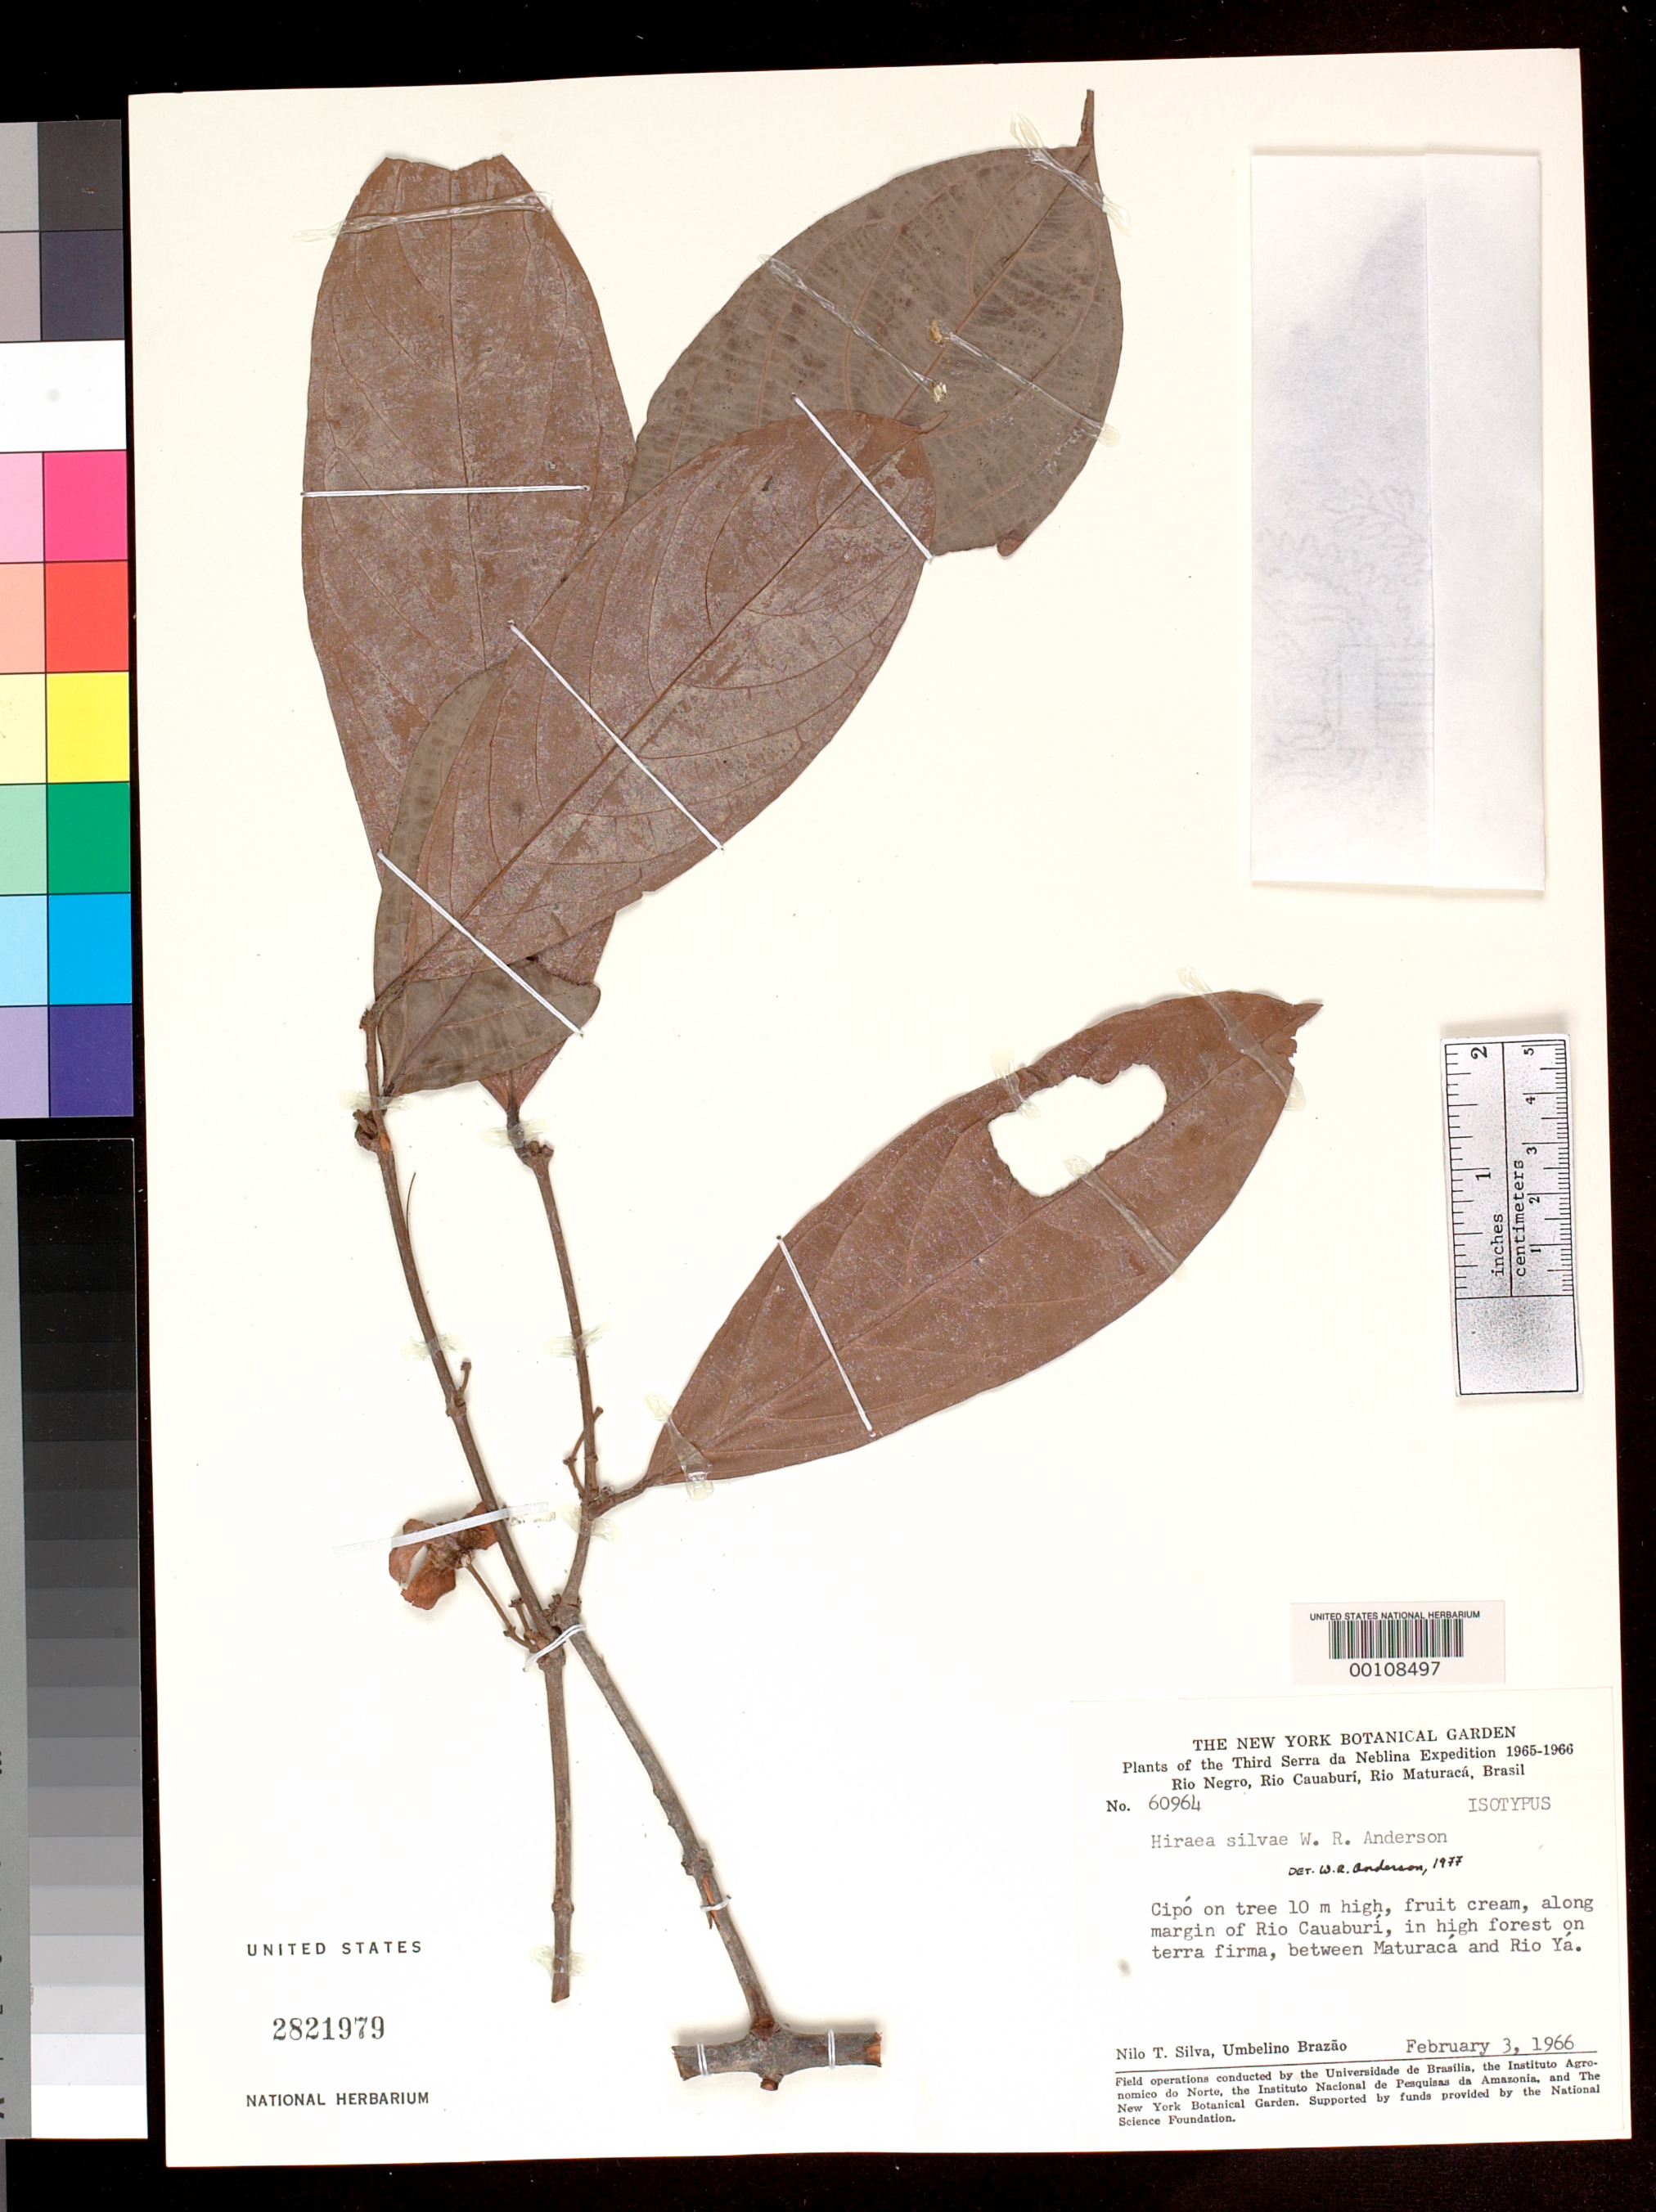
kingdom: Plantae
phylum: Tracheophyta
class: Magnoliopsida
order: Malpighiales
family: Malpighiaceae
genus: Hiraea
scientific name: Hiraea silvae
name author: W.R. Anderson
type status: Isotype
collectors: N. T. Silva & U. Brazão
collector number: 60964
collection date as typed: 03 Feb 1966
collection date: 1966-02-03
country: Brazil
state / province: Minas Gerais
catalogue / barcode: US 2821979